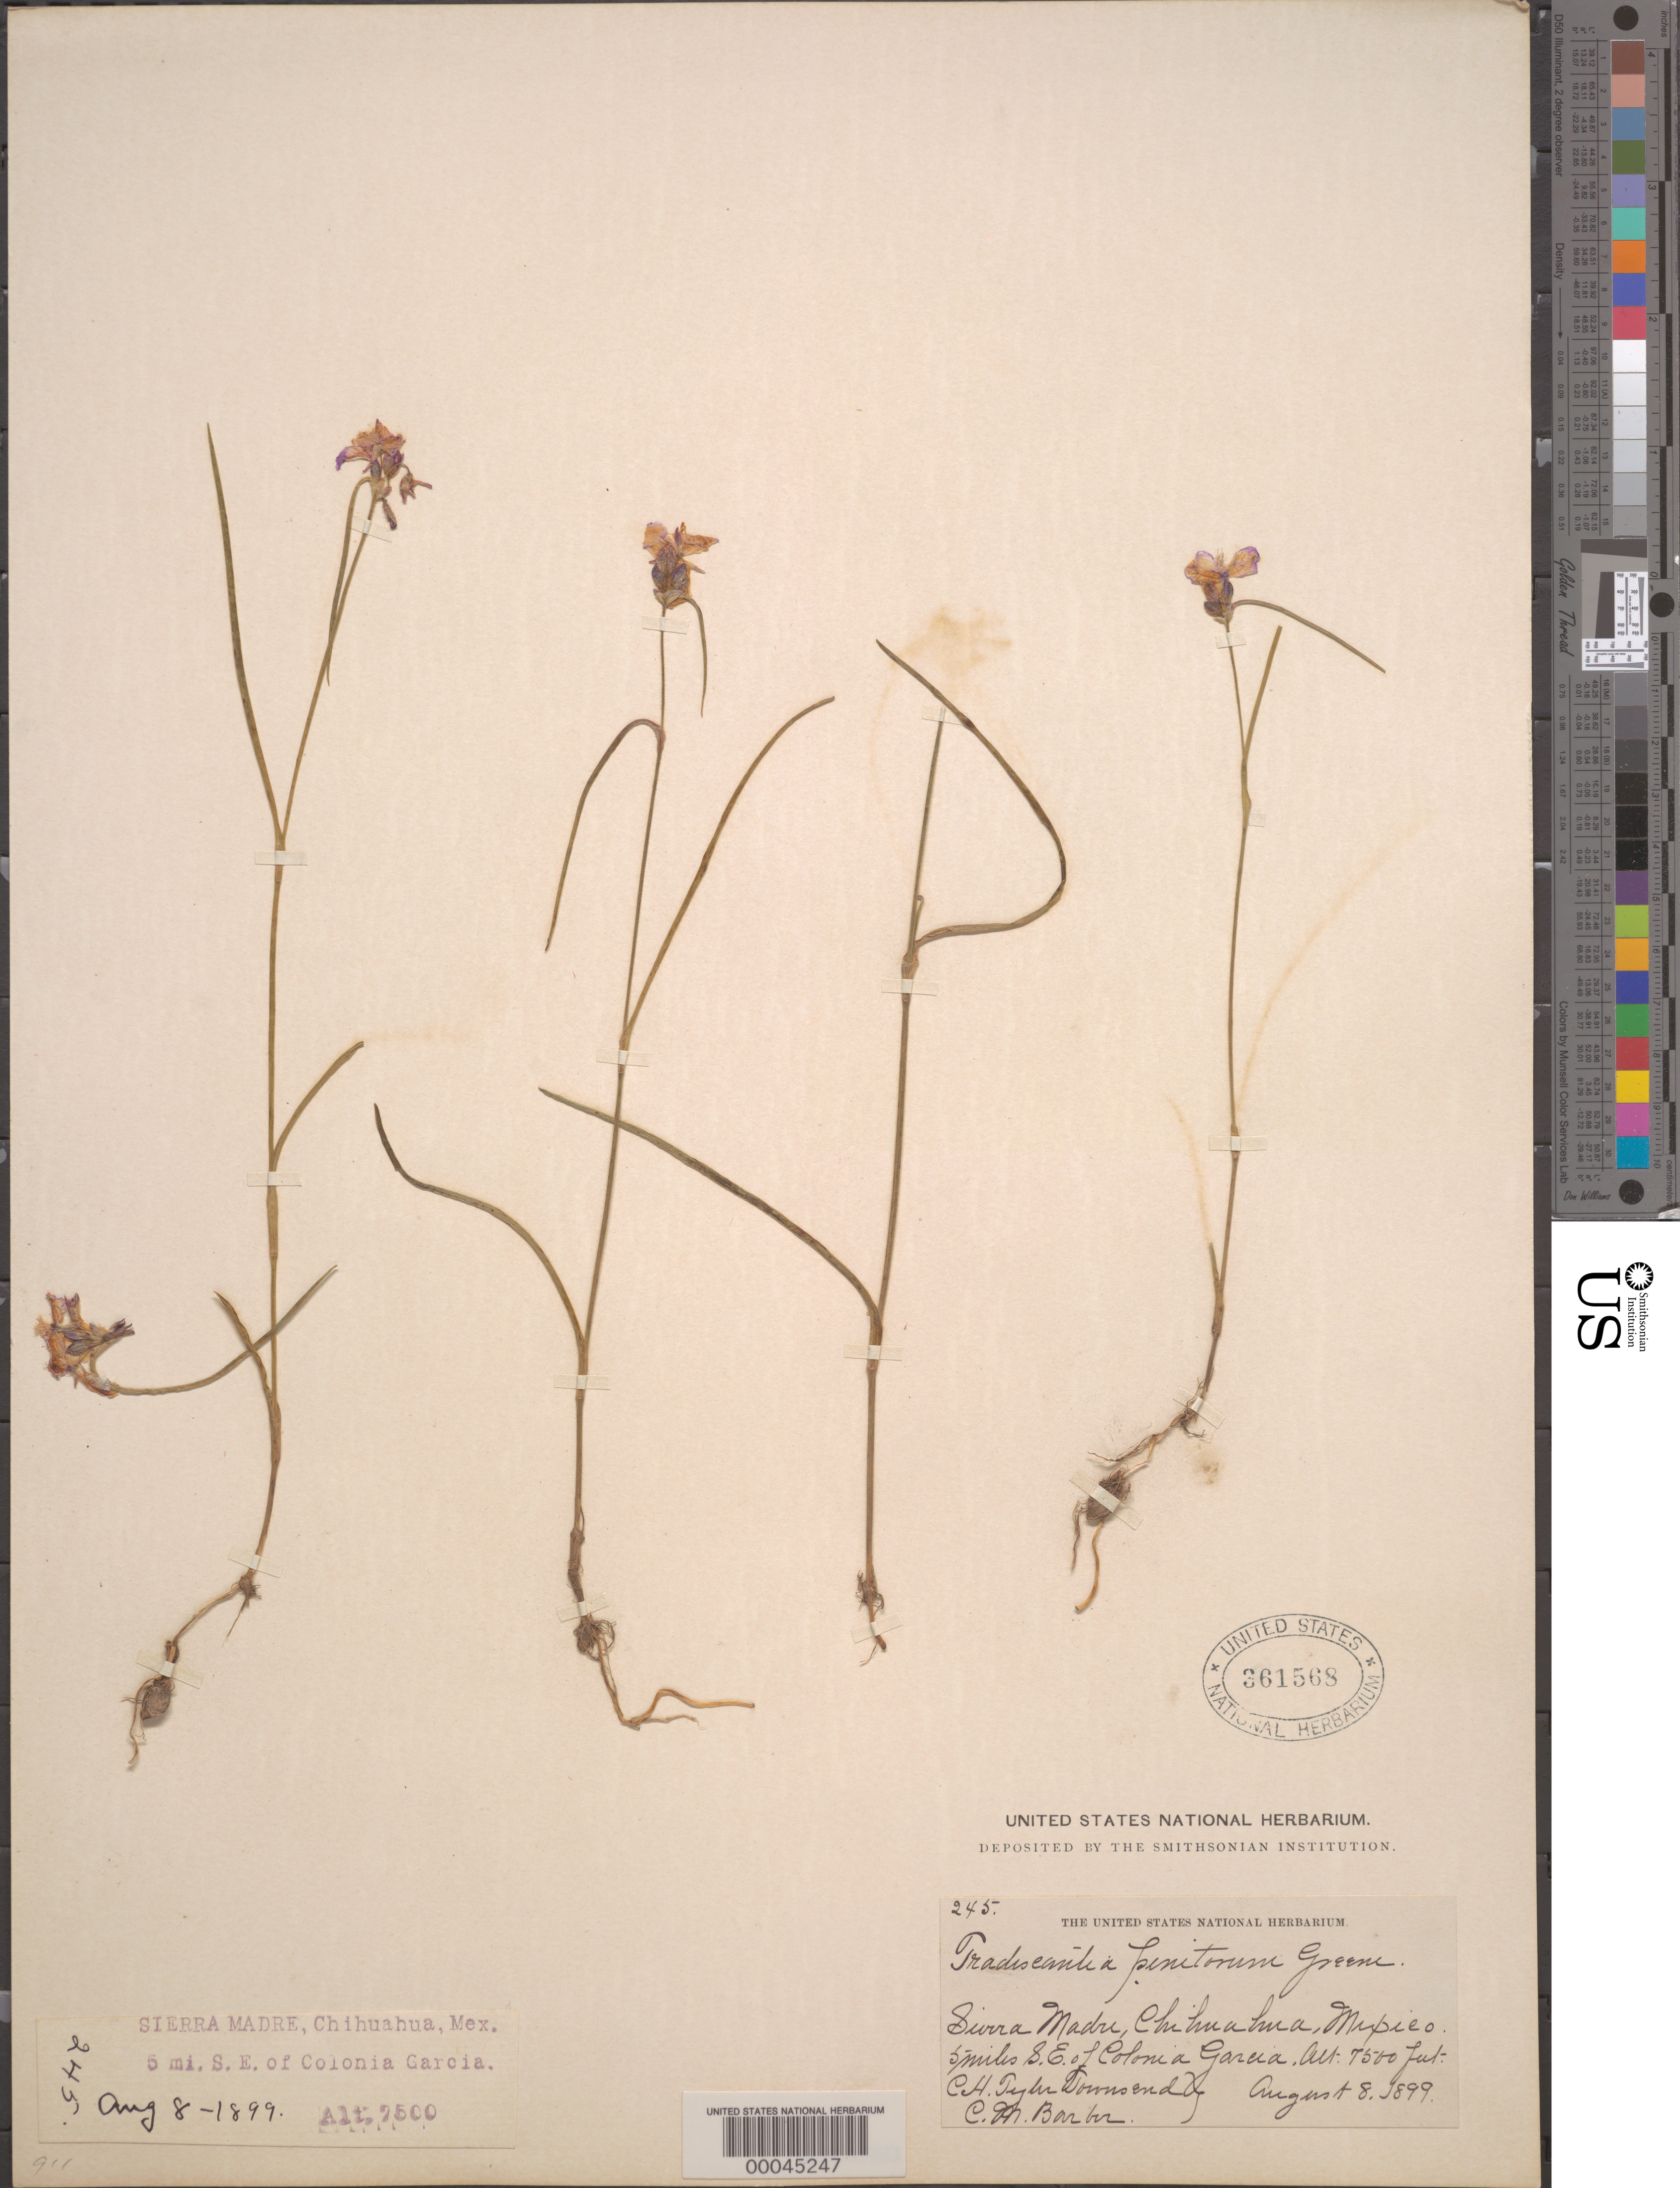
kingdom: Plantae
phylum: Tracheophyta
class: Liliopsida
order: Commelinales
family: Commelinaceae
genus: Tradescantia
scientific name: Tradescantia pinetorum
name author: Greene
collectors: C. Barber & C. H. T. Townsend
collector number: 245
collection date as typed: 08 Aug 1899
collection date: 1899-08-08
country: Mexico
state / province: Chihuahua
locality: Sierra Madre, SE of Colonia Garcia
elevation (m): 2288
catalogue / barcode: US 361568